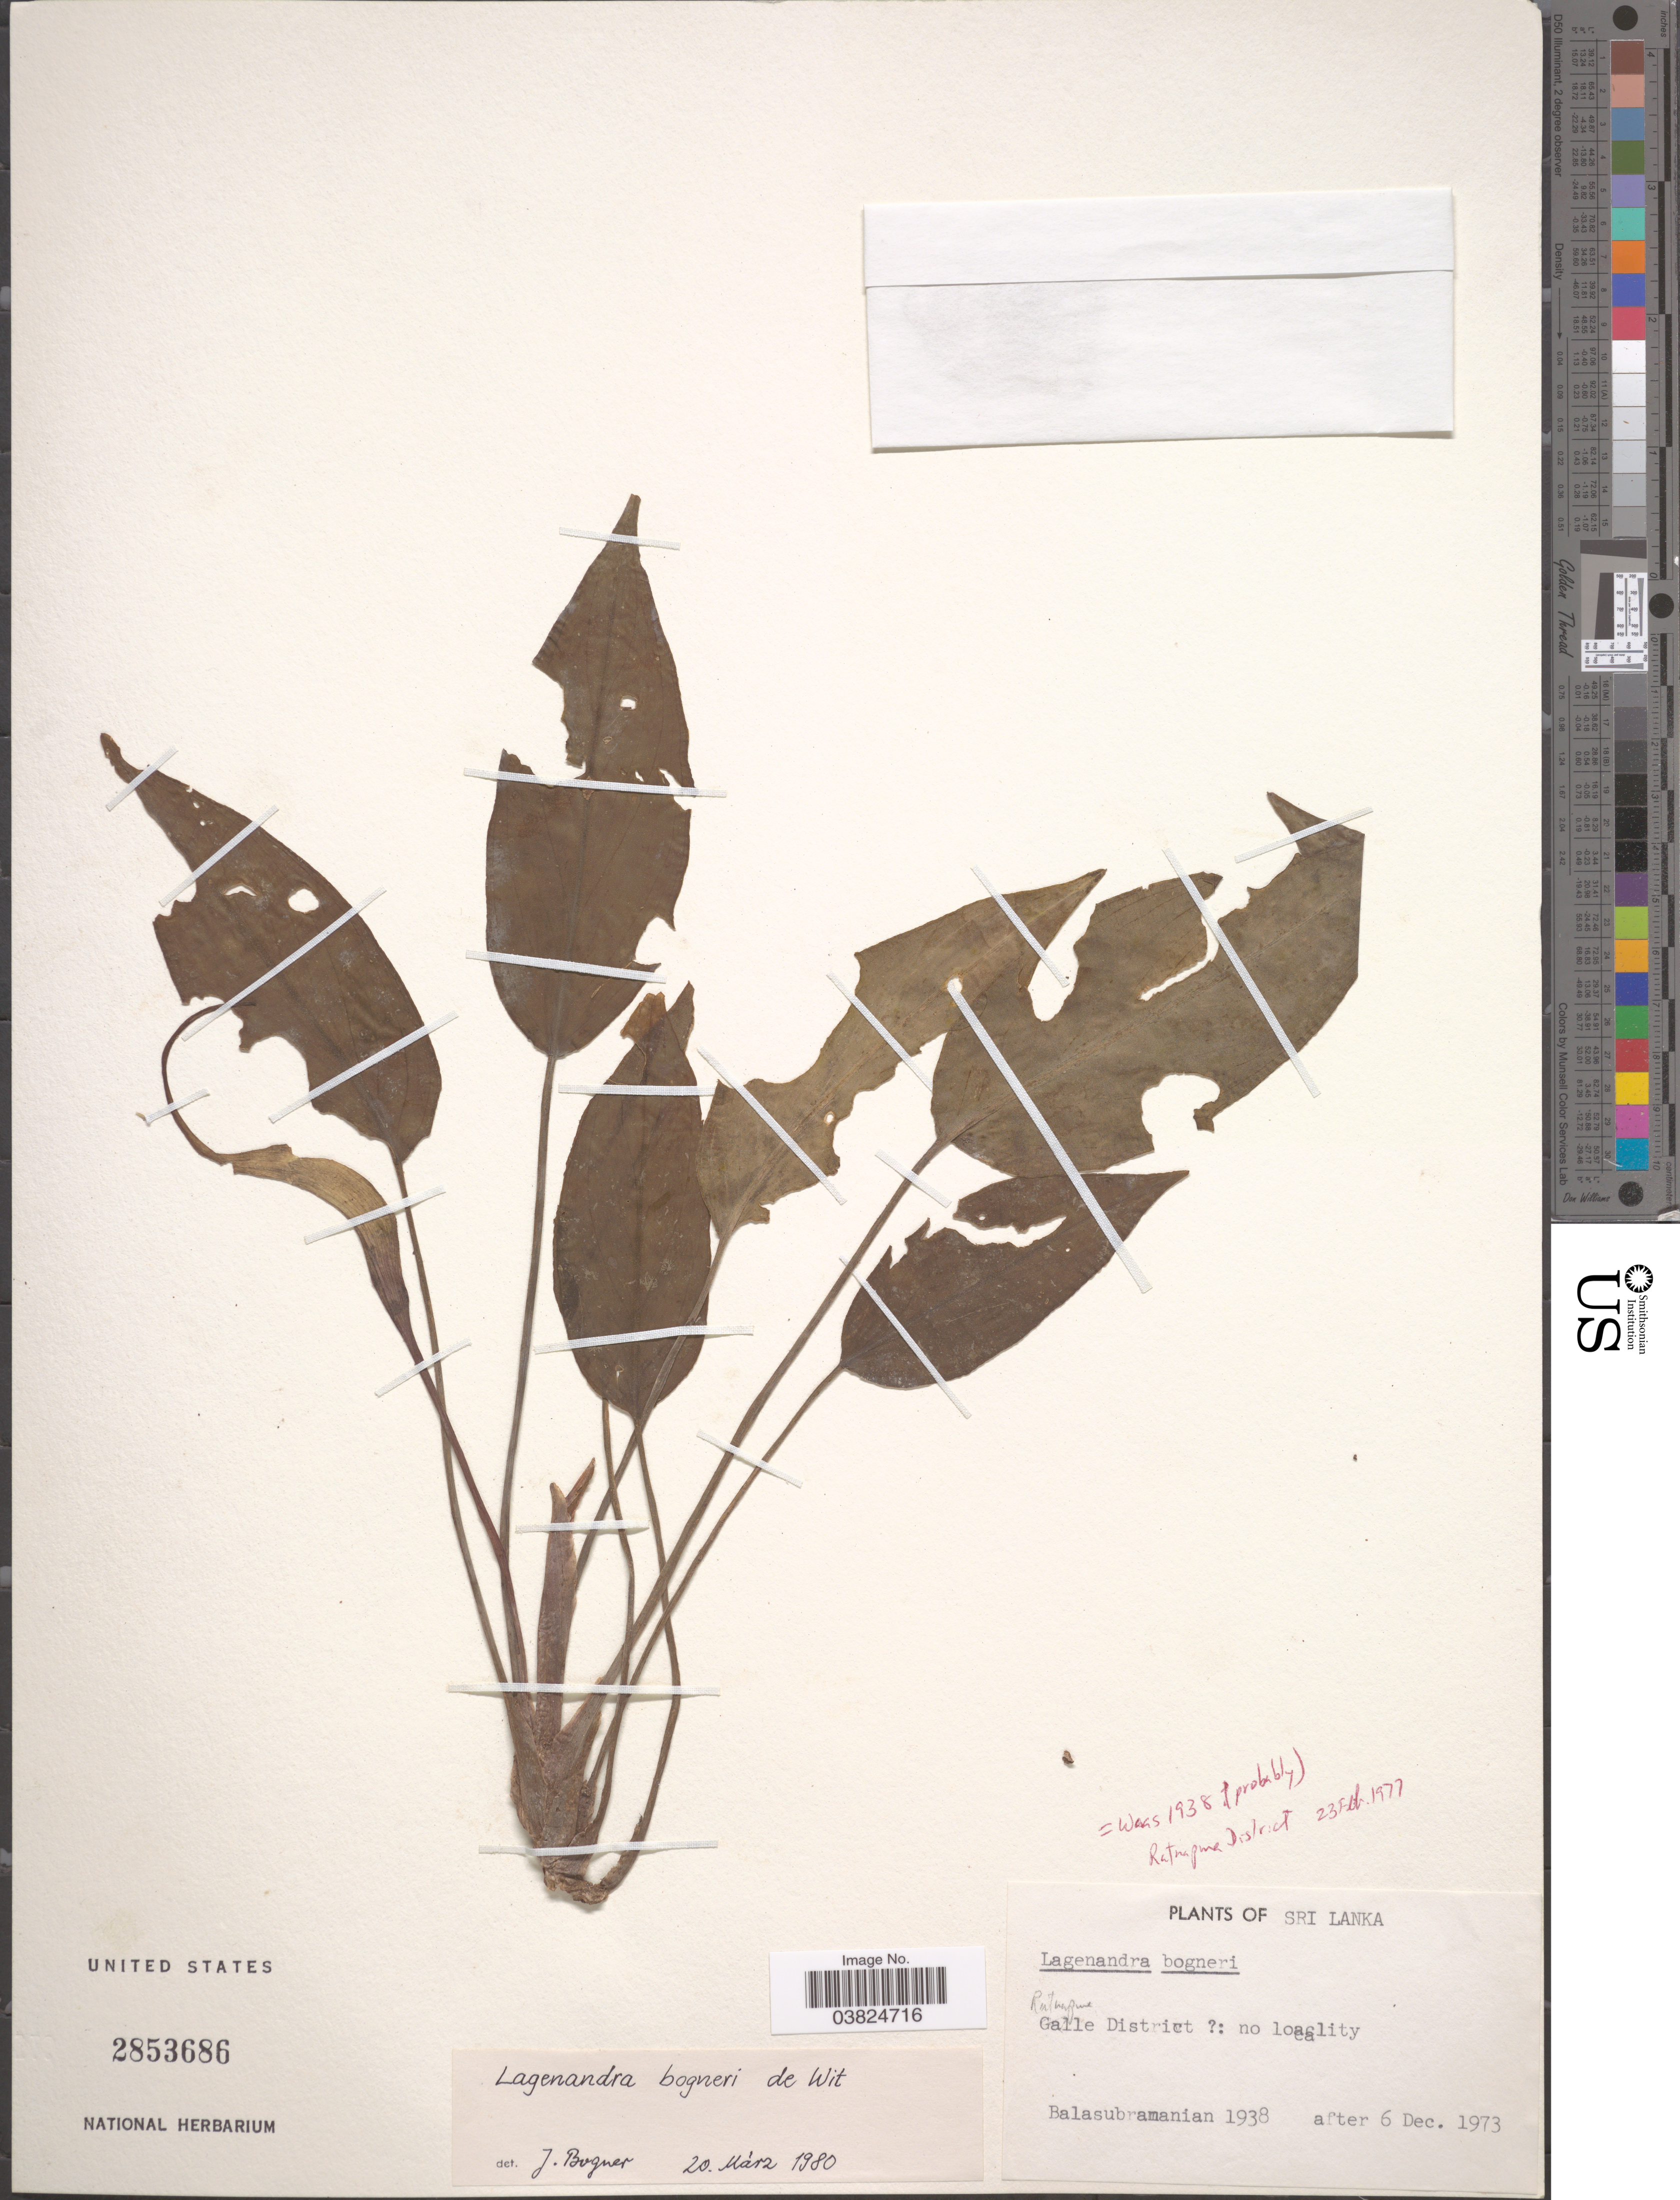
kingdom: Plantae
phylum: Tracheophyta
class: Liliopsida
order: Alismatales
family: Araceae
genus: Lagenandra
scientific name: Lagenandra bogneri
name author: de Wit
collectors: Balasubramanian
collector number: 1938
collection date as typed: after 6 Dec. 1973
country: Sri Lanka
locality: Ratnapura District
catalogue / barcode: US 2853686